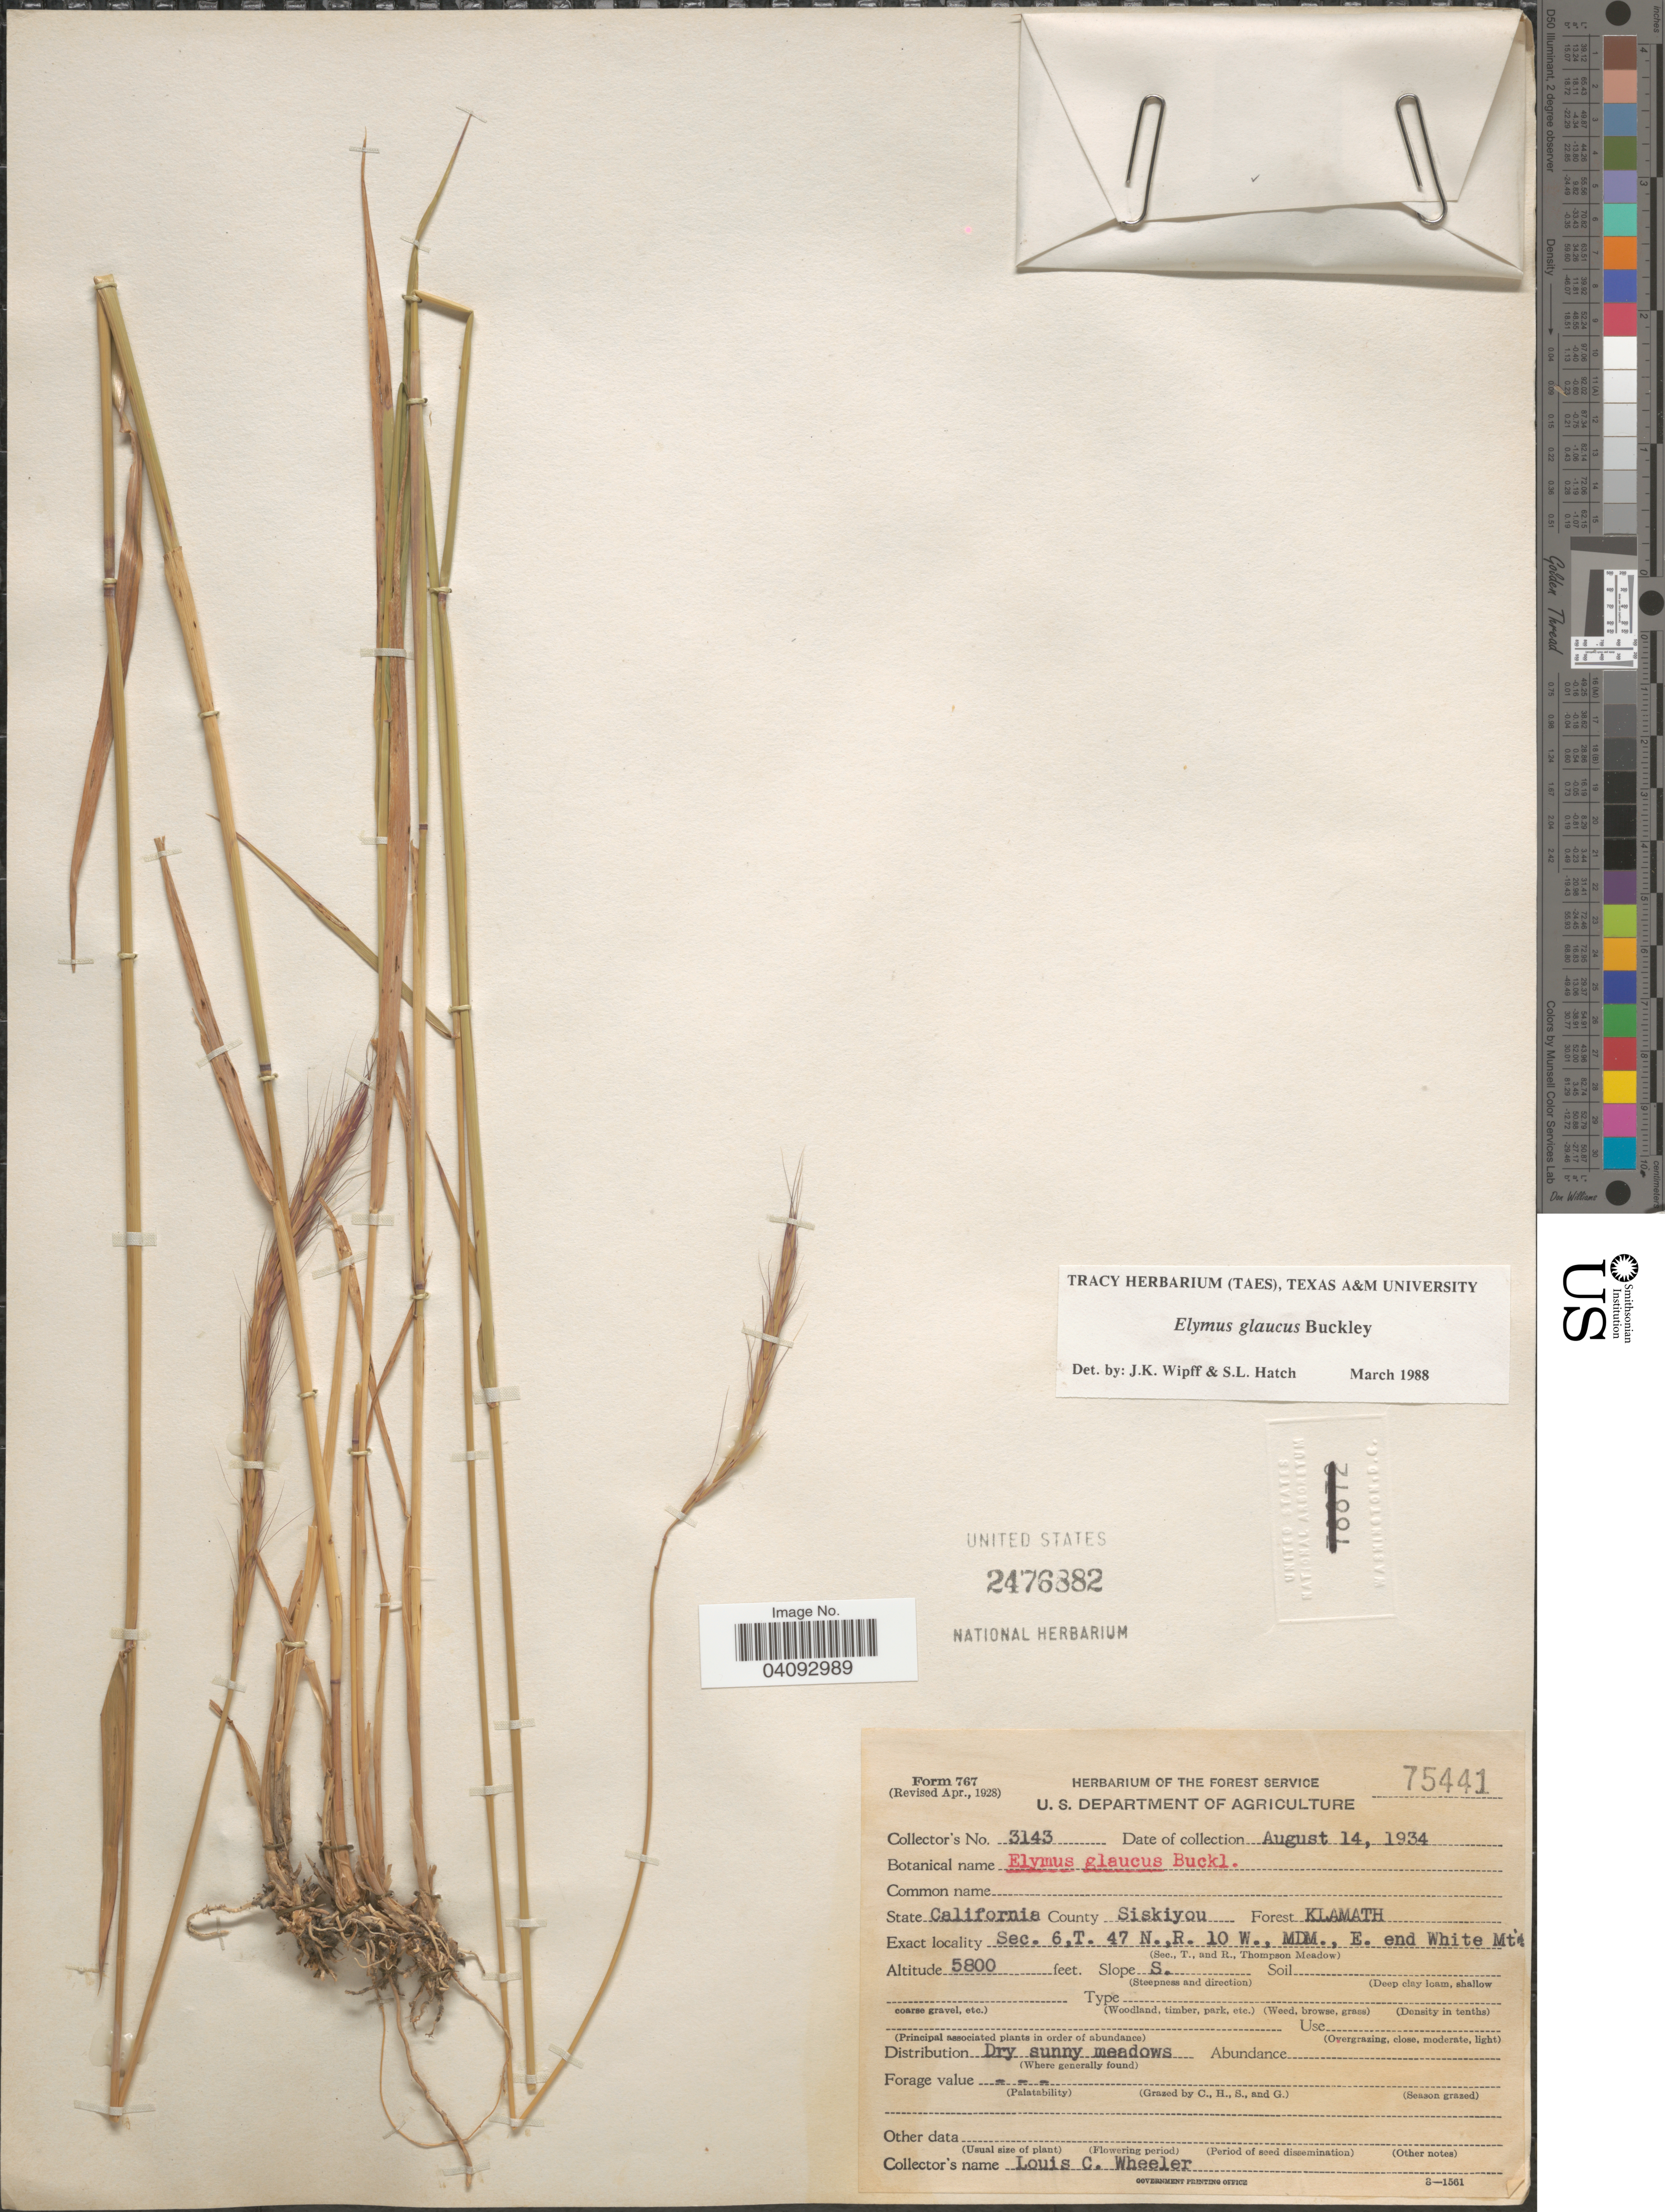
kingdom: Plantae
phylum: Tracheophyta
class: Liliopsida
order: Poales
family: Poaceae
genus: Elymus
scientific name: Elymus glaucus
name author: Buckley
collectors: L. C. Wheeler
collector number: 3143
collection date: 1934-08-14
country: United States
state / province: California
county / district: Siskiyou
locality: County Siskiyou. Forest Klamath. Sec. 6, T. 47 N., R. 10 W., MDM., E. end White Mt.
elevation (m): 1768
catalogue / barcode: US 2476882